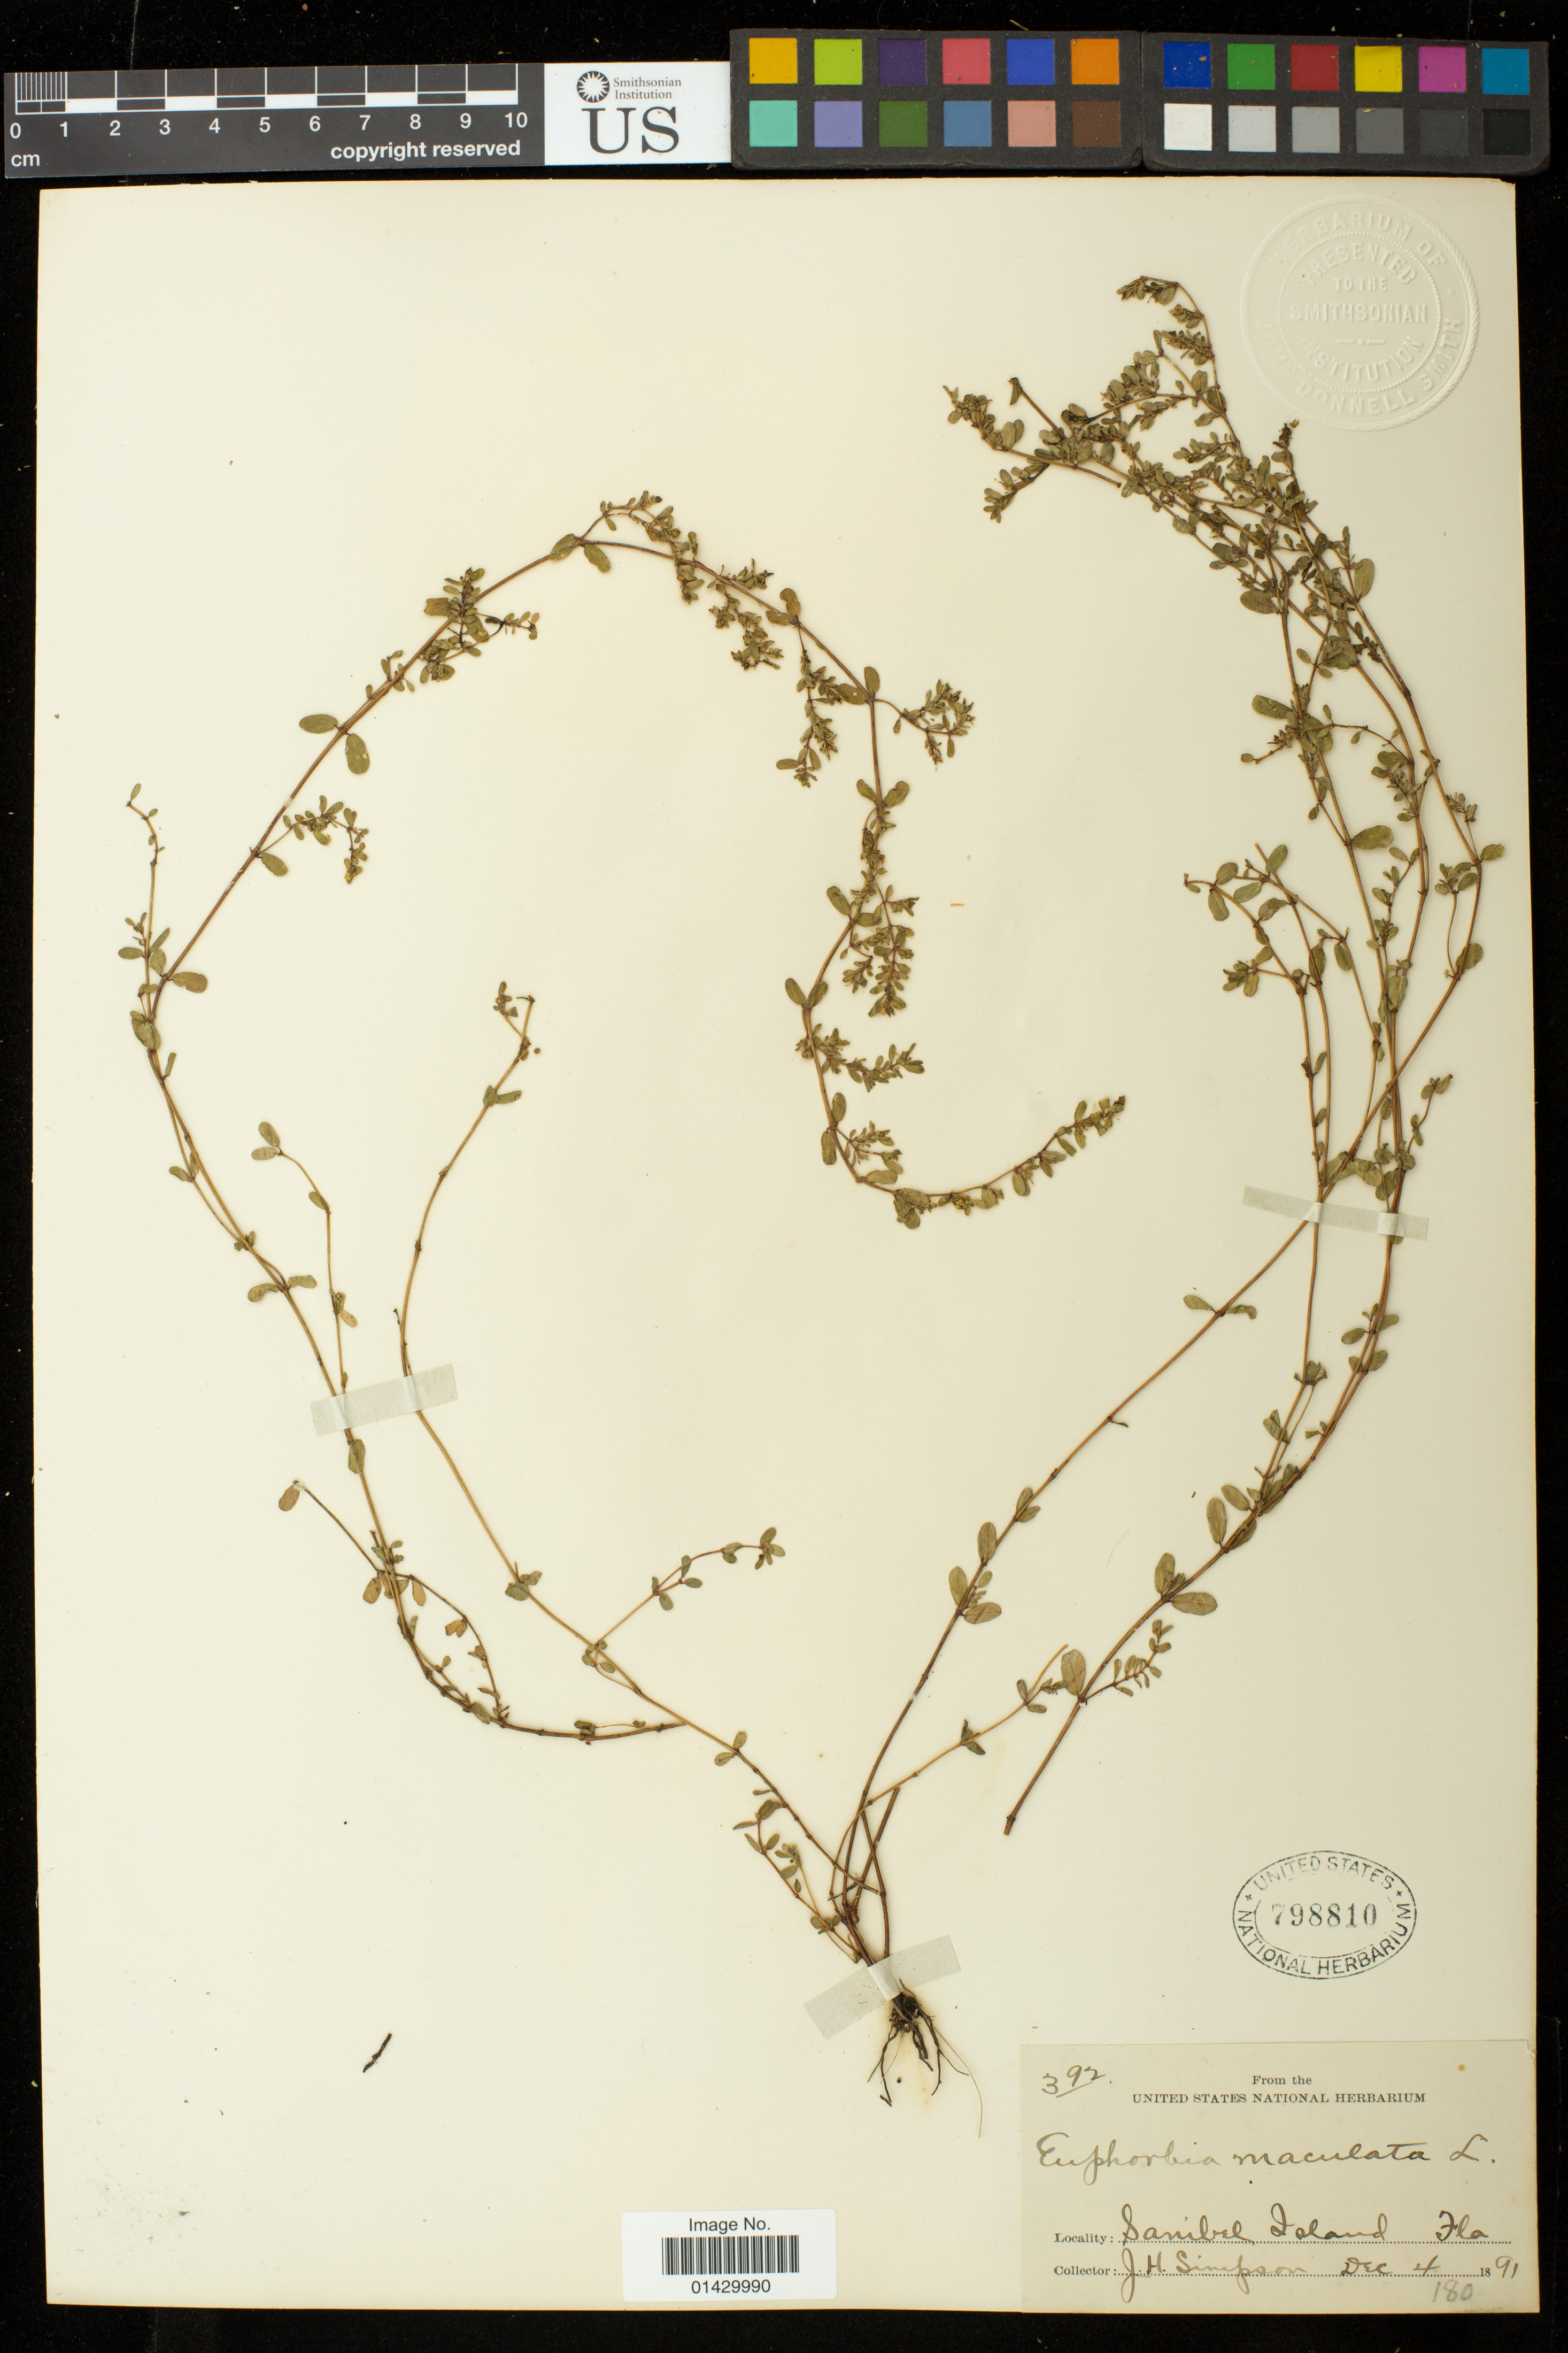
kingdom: Plantae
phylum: Tracheophyta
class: Magnoliopsida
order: Malpighiales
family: Euphorbiaceae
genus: Euphorbia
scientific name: Euphorbia maculata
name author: L.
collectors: J. H. Simpson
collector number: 392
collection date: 1891-12-04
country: United States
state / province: Florida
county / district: Lee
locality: Sanibel Island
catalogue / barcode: US 798810